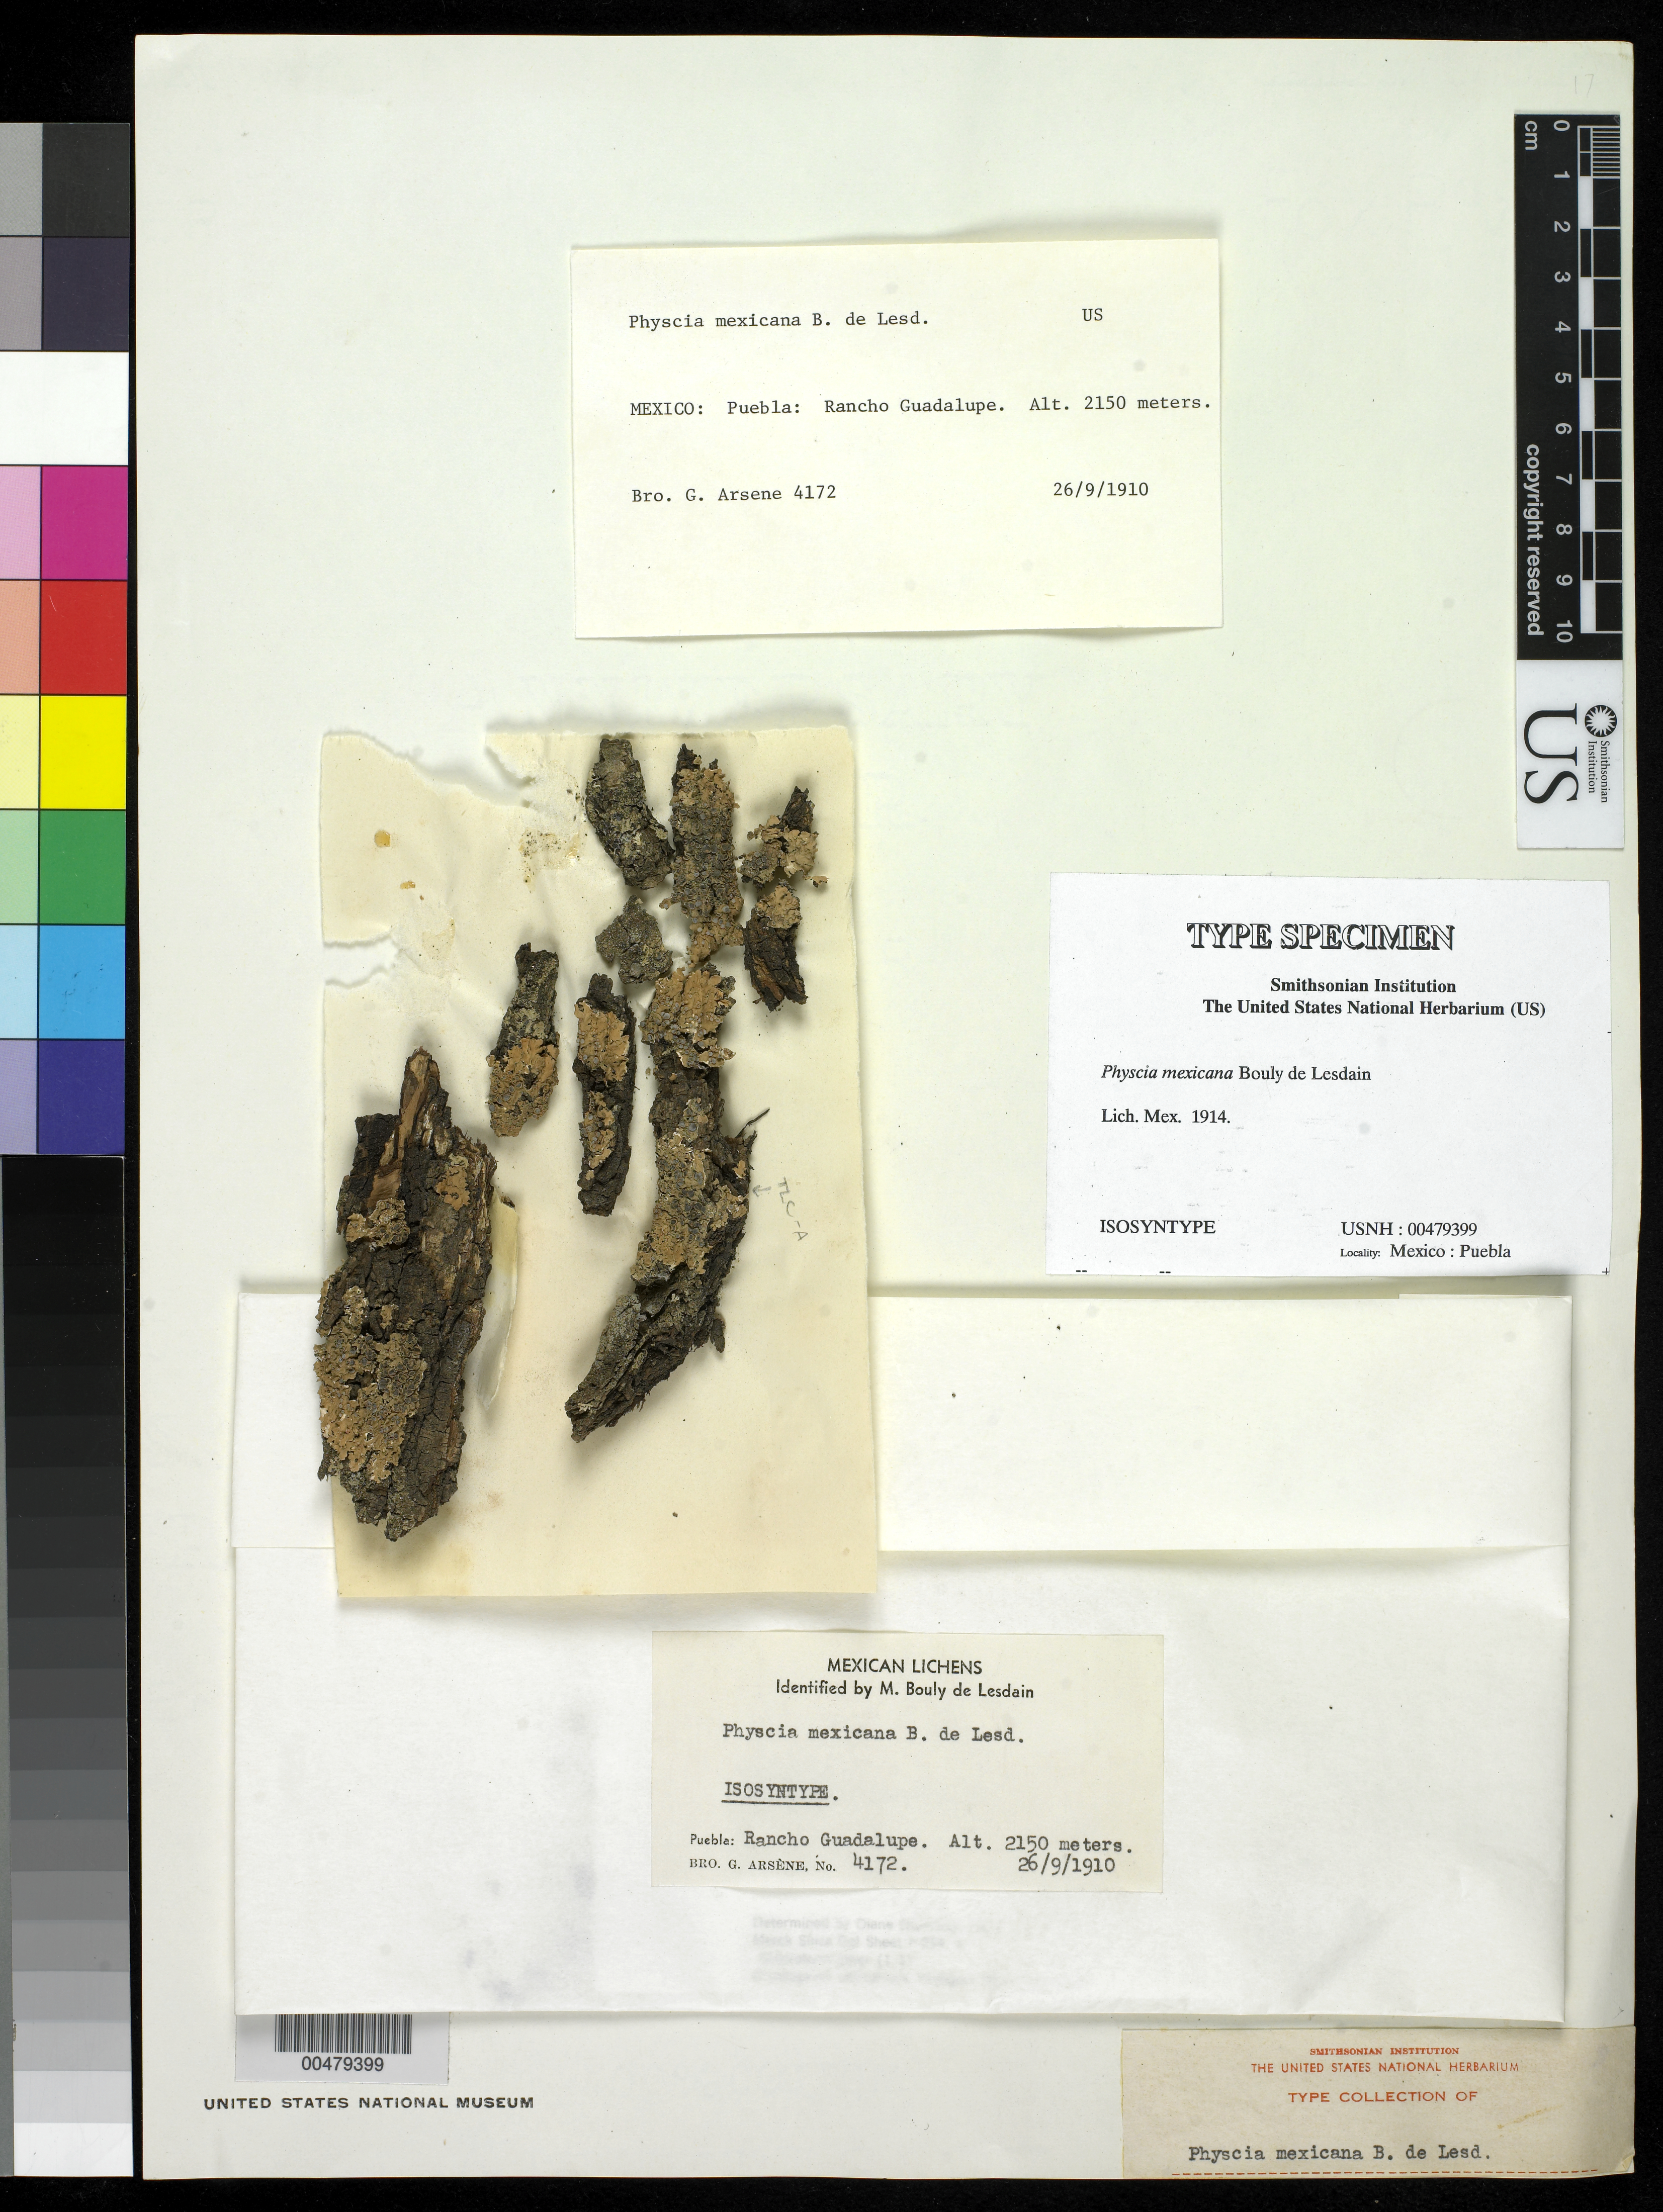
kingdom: Fungi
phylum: Ascomycota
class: Lecanoromycetes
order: Caliciales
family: Physciaceae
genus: Physcia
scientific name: Physcia mexicana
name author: B. de Lesd.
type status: Isosyntype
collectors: Bro. G. Arsène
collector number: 4172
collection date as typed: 26 Sep 1910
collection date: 1910-09-26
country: Mexico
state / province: Puebla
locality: Rancho Guadalupe.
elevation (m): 2150